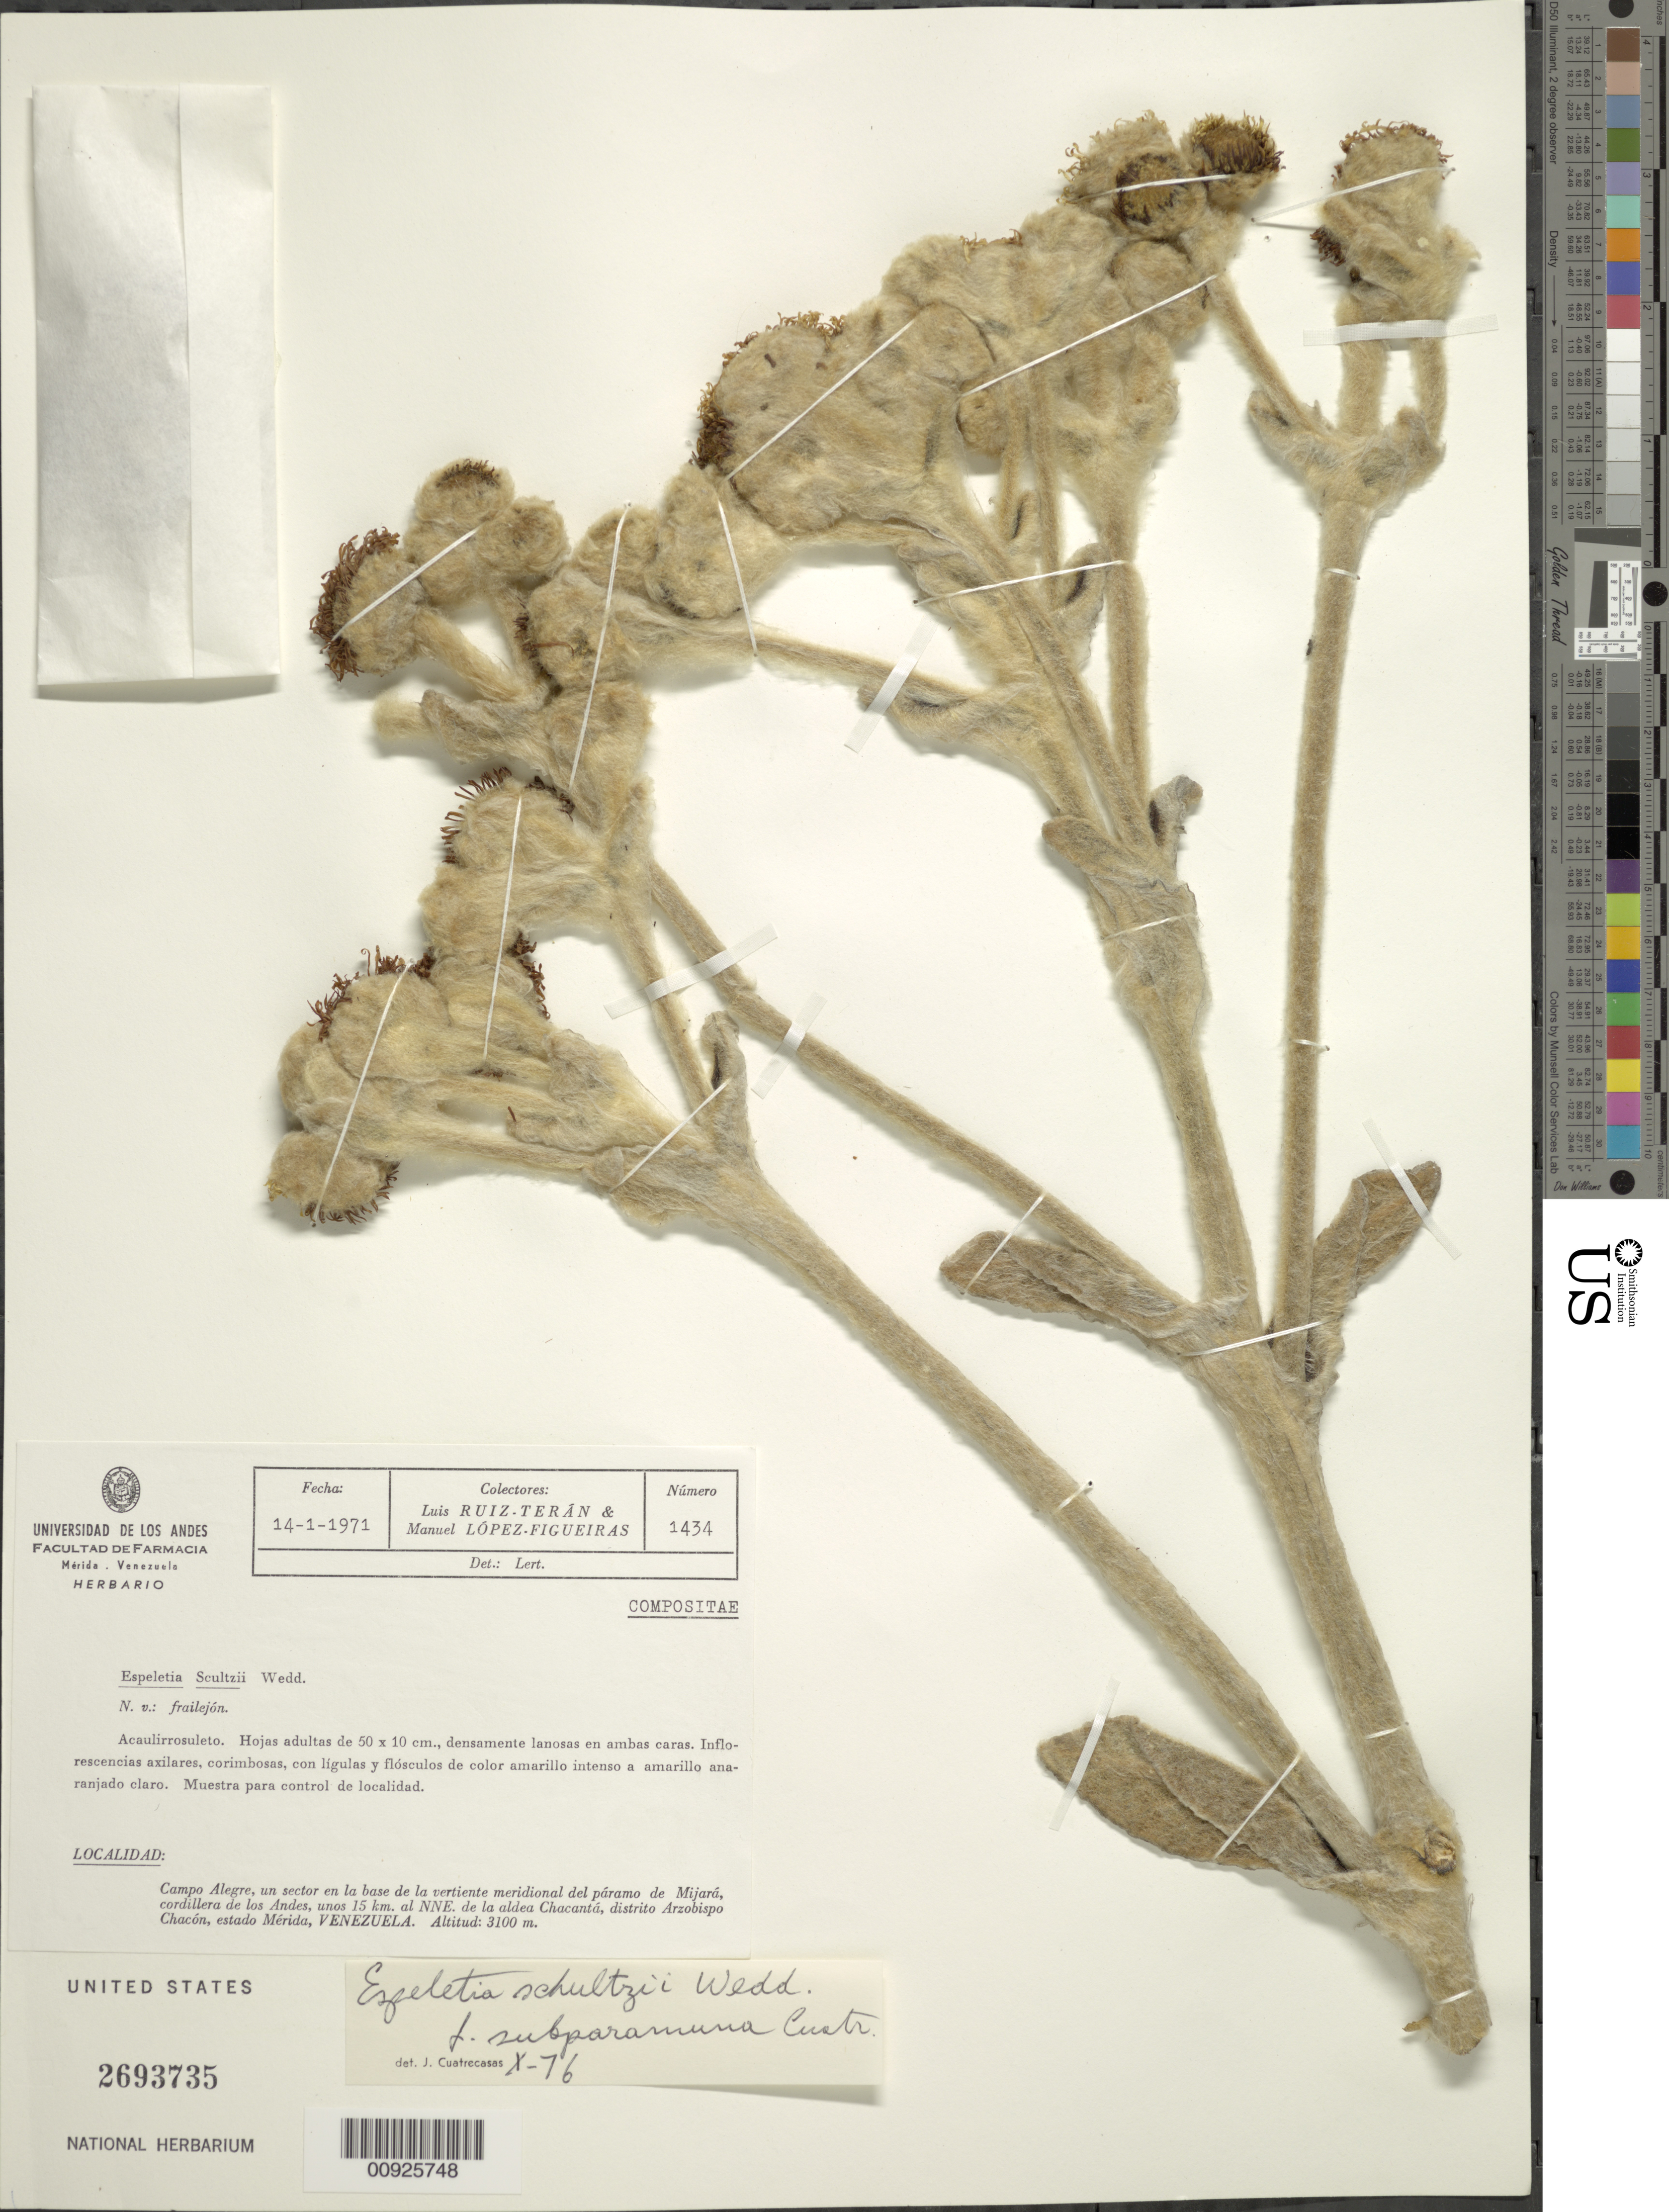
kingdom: Plantae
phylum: Tracheophyta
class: Magnoliopsida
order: Asterales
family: Asteraceae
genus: Espeletia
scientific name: Espeletia schultzii var. subparamuna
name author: Cuatrec.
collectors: L. E. Ruíz-Terán & M. López Figueiras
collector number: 1434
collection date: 1971-01-14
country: Venezuela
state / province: Mérida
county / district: Arzobispo Chacón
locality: P. de Mijará. Campo Alegre, un sector en la base de la vertiente meridional del páramo de Mijará, Cordillera de los Andes, a unos 15 km al NNE de la aldea Chacantá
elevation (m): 3100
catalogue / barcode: US 2693735